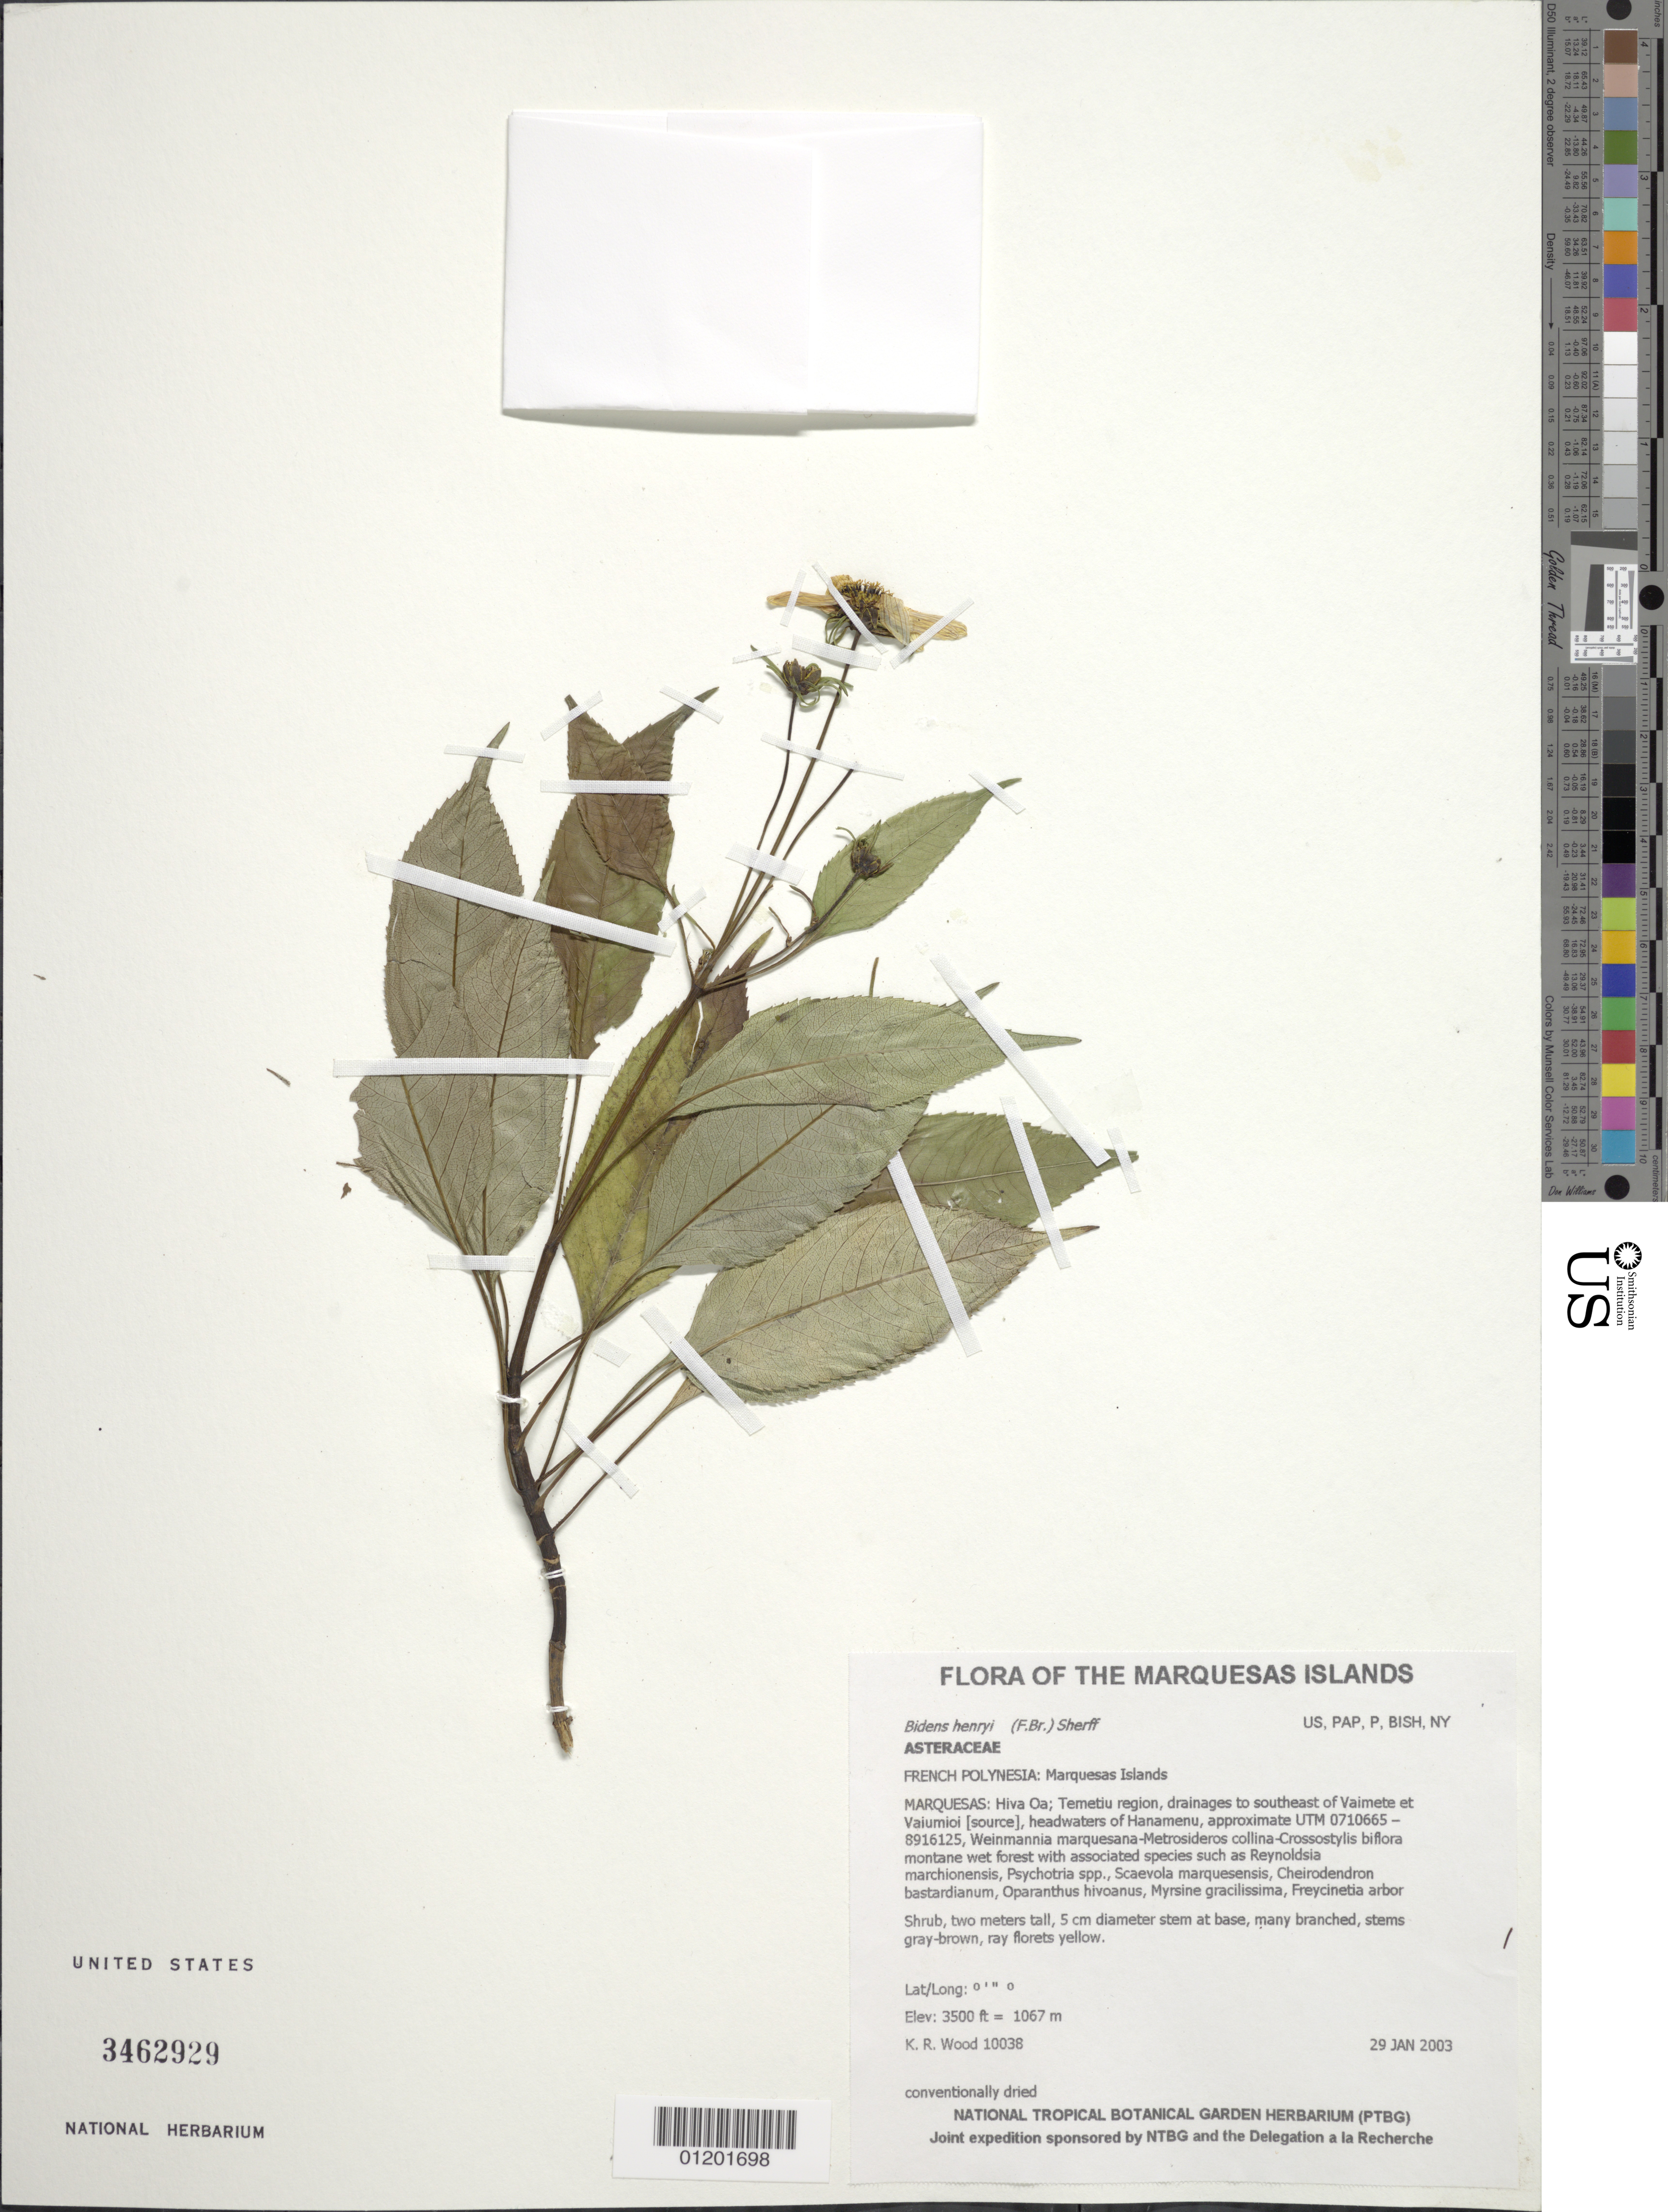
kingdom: Plantae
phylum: Tracheophyta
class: Magnoliopsida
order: Asterales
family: Asteraceae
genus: Bidens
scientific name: Bidens henryi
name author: Sherff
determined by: Wagner, W. L., (BOT), Smithsonian Institution - National Museum of Natural History (UNITED STATES)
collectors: K. R. Wood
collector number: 10038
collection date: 2003-01-29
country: French Polynesia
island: Hiva Oa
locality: Temetiu region, drainages to southeast of Vaimete et Vaiumioi [source], headwaters of Hanamenu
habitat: Banks of upper drainage, E aspect, moderate slope, closed, wet; Weinmannia marquesana-Metrosideros collina-Crossostylis biflora montane wet forest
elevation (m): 1067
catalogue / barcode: US 3462929